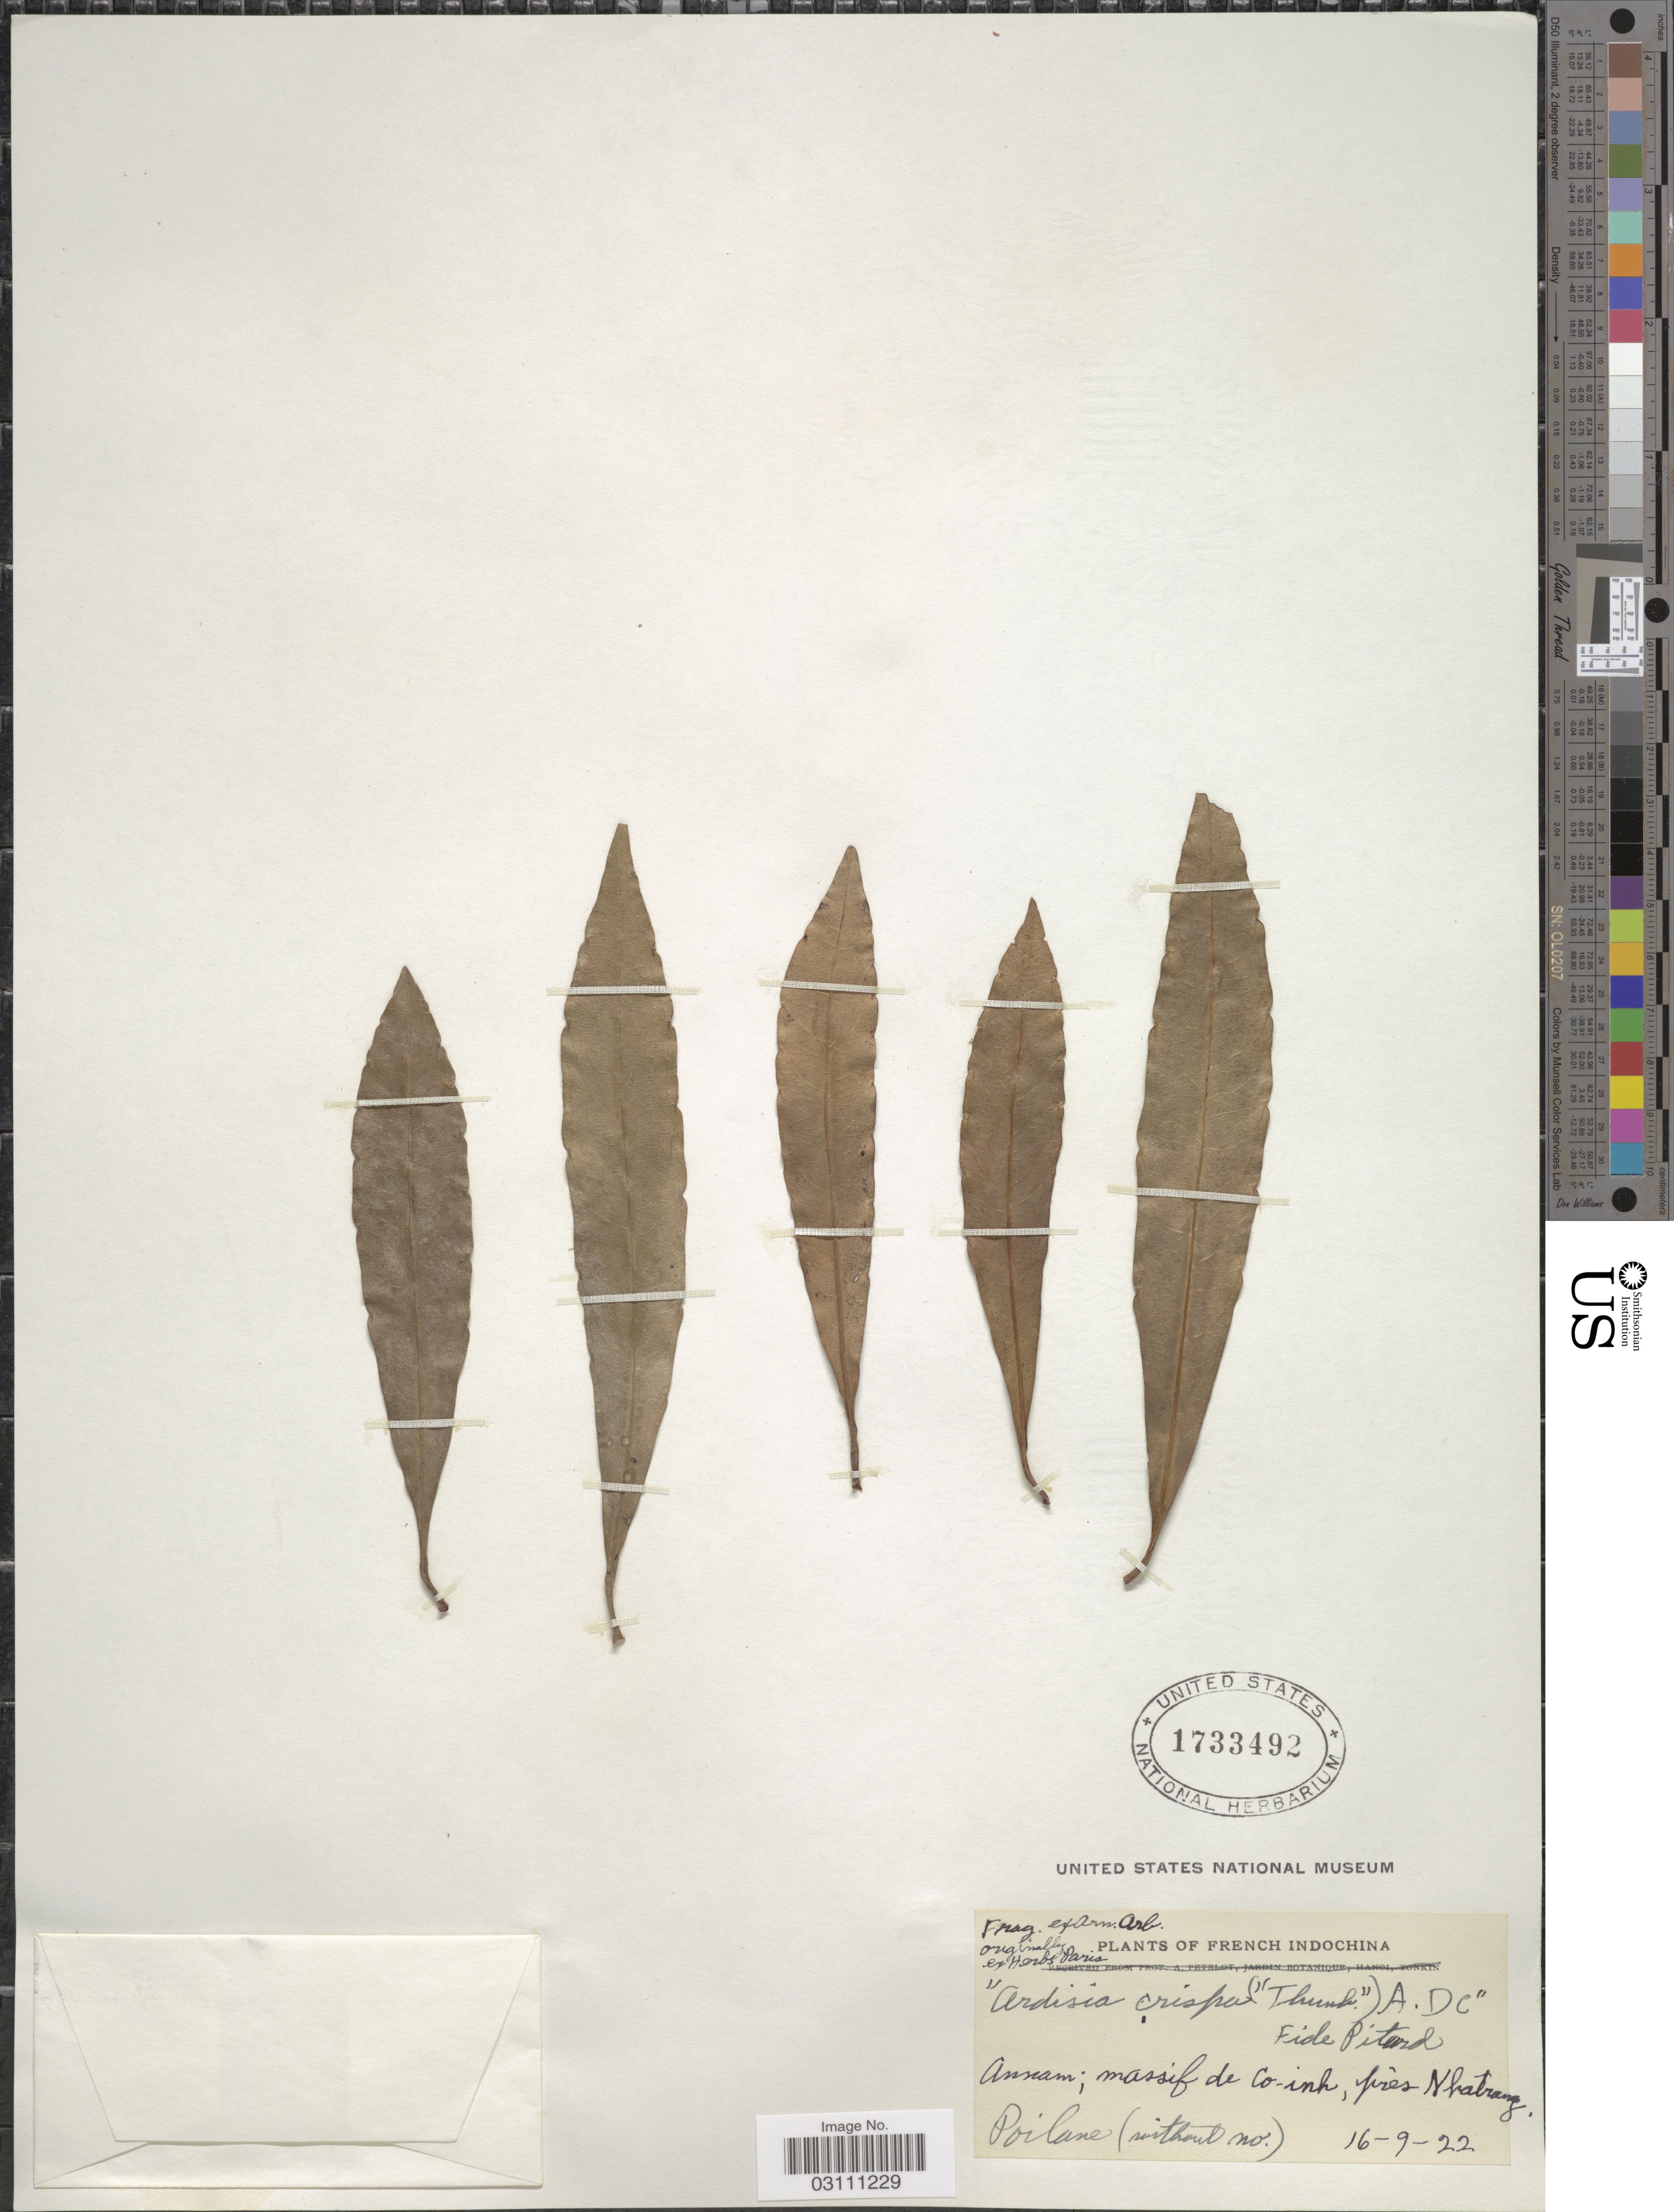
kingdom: Plantae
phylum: Tracheophyta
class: Magnoliopsida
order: Ericales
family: Primulaceae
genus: Ardisia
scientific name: Ardisia crenata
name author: Sims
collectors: -. Poilane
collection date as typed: Transcribed d/m/y: 16/9/22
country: Vietnam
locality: French Indochina. Annam; massif de Co-inh, près Nhatrang.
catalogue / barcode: US 1733492